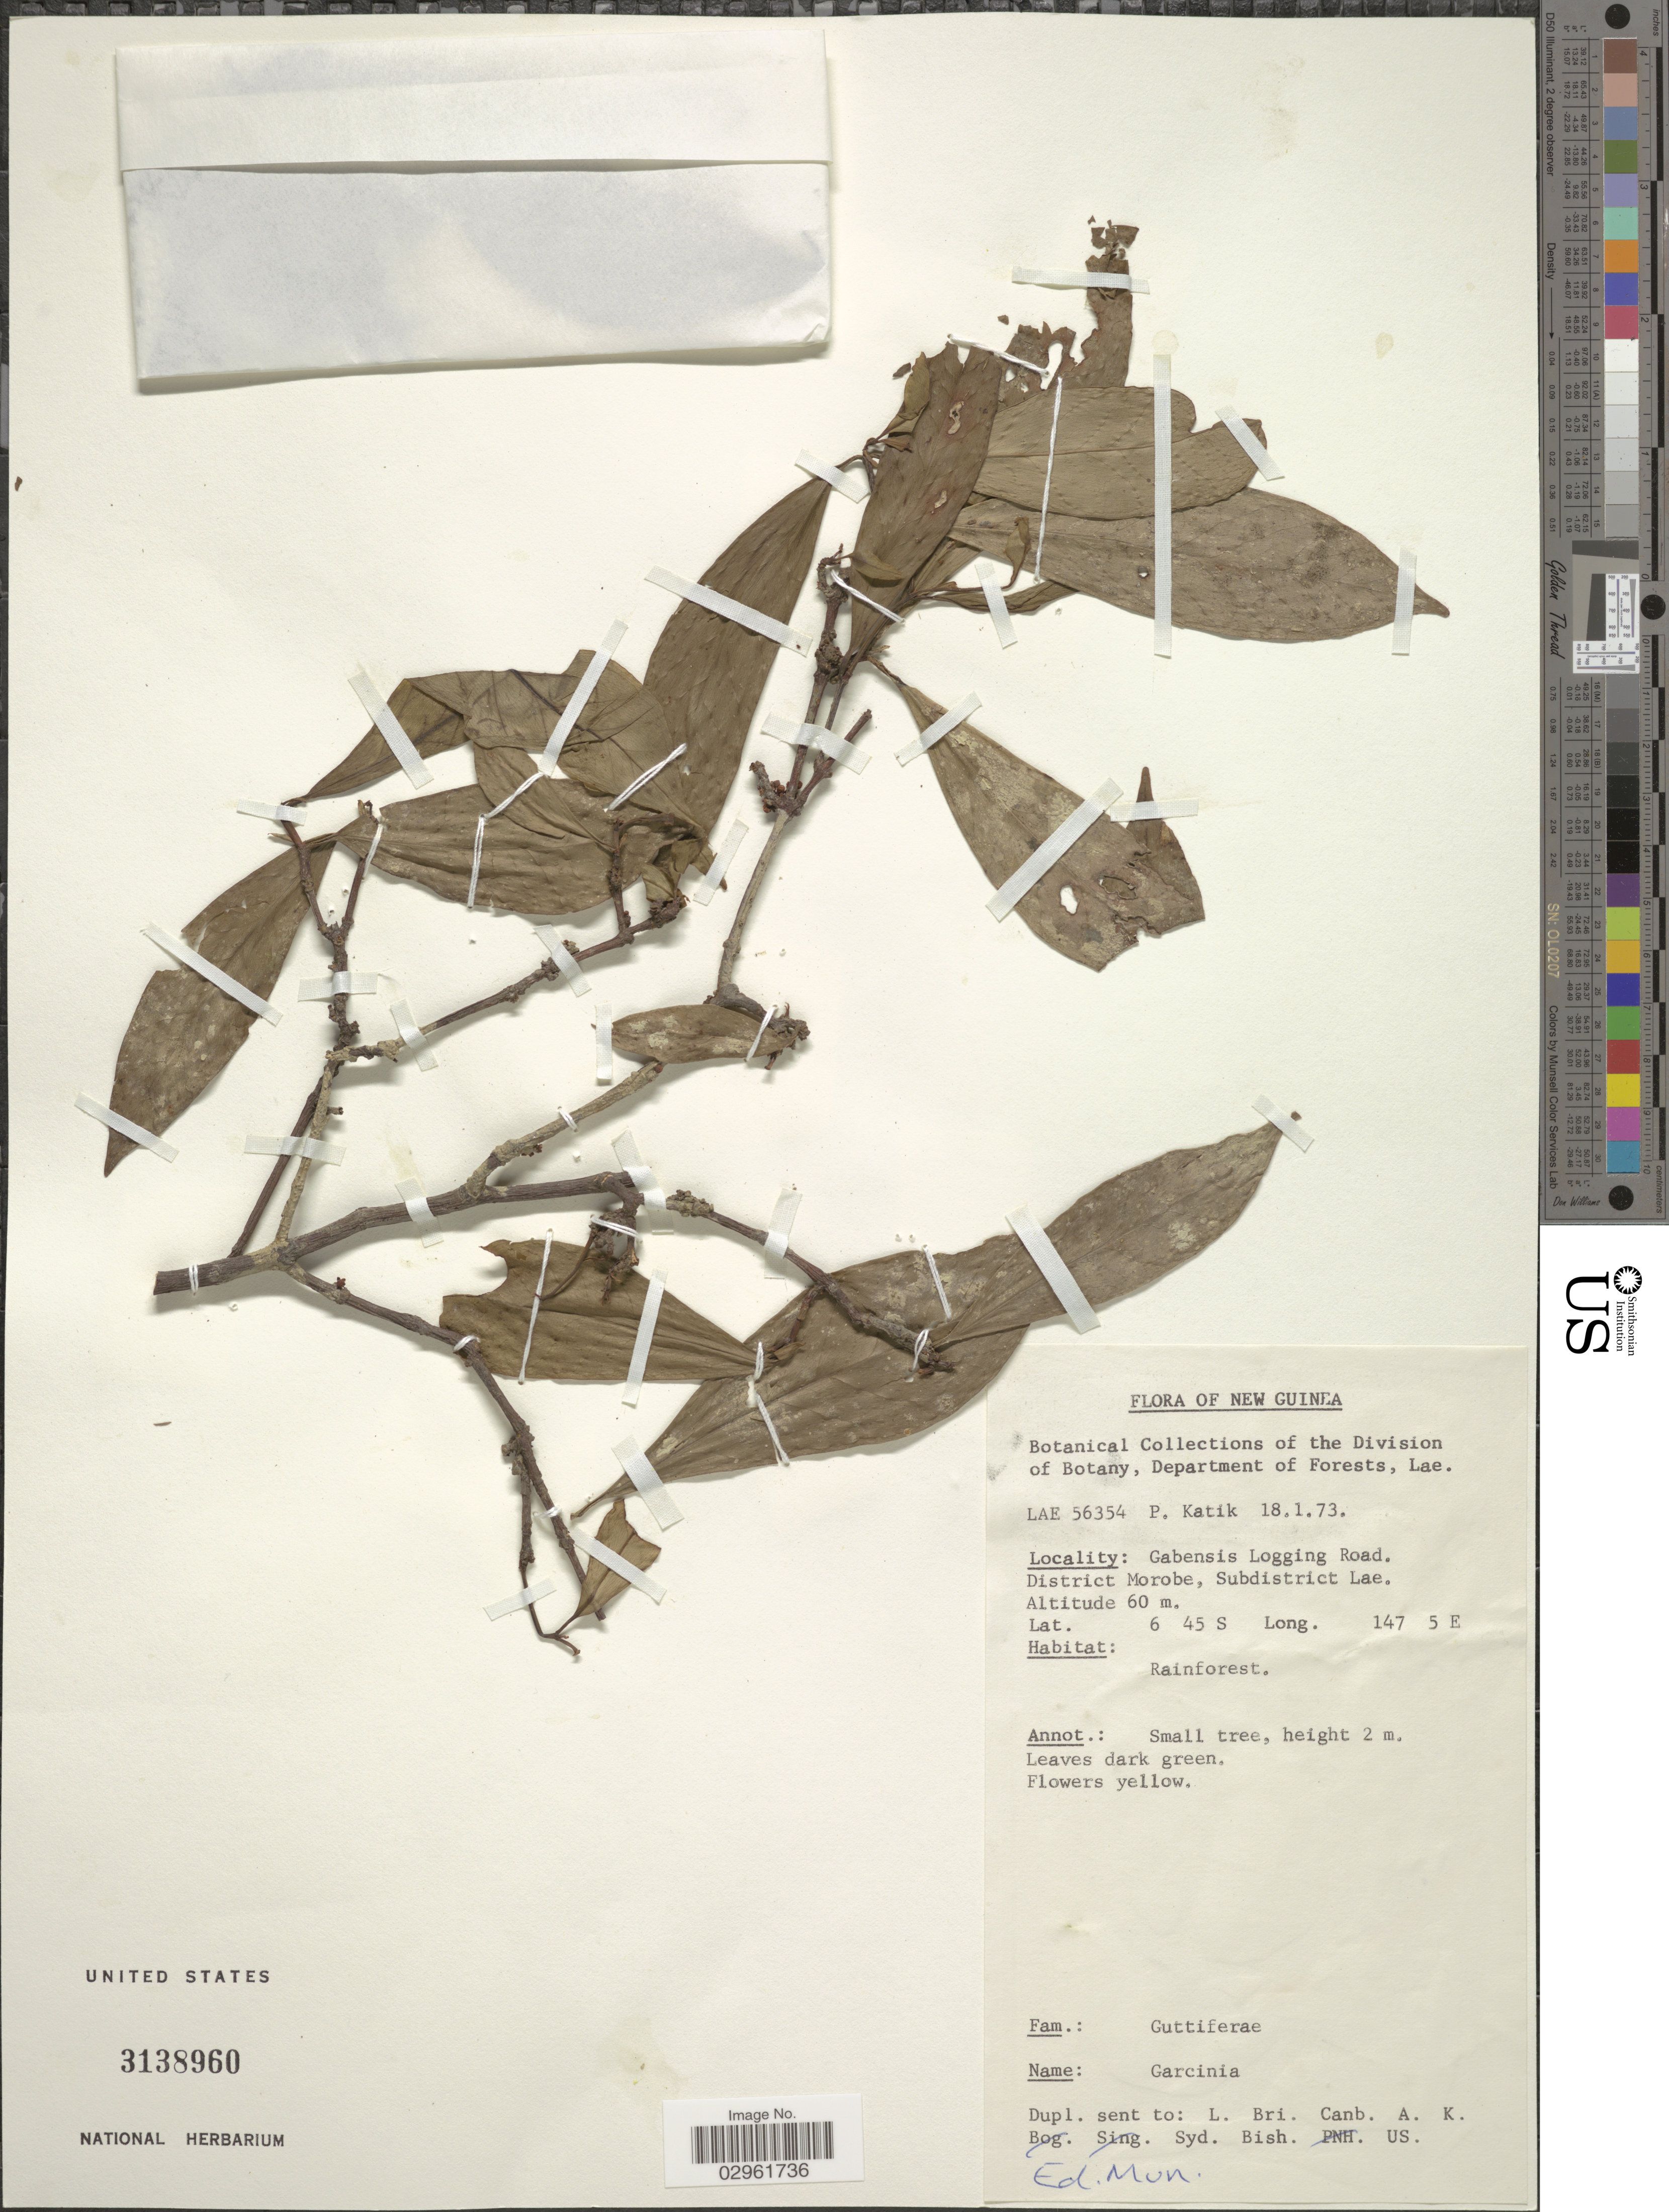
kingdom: Plantae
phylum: Tracheophyta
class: Magnoliopsida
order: Malpighiales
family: Clusiaceae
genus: Garcinia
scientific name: Garcinia sp.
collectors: P. Katik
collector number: LAE56354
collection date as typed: Transcribed d/m/y: 18/1/73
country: Papua New Guinea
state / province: Morobe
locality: Gabensis Logging Road. District Morobe, Subdistrict Lae.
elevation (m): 60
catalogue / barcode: US 3138960